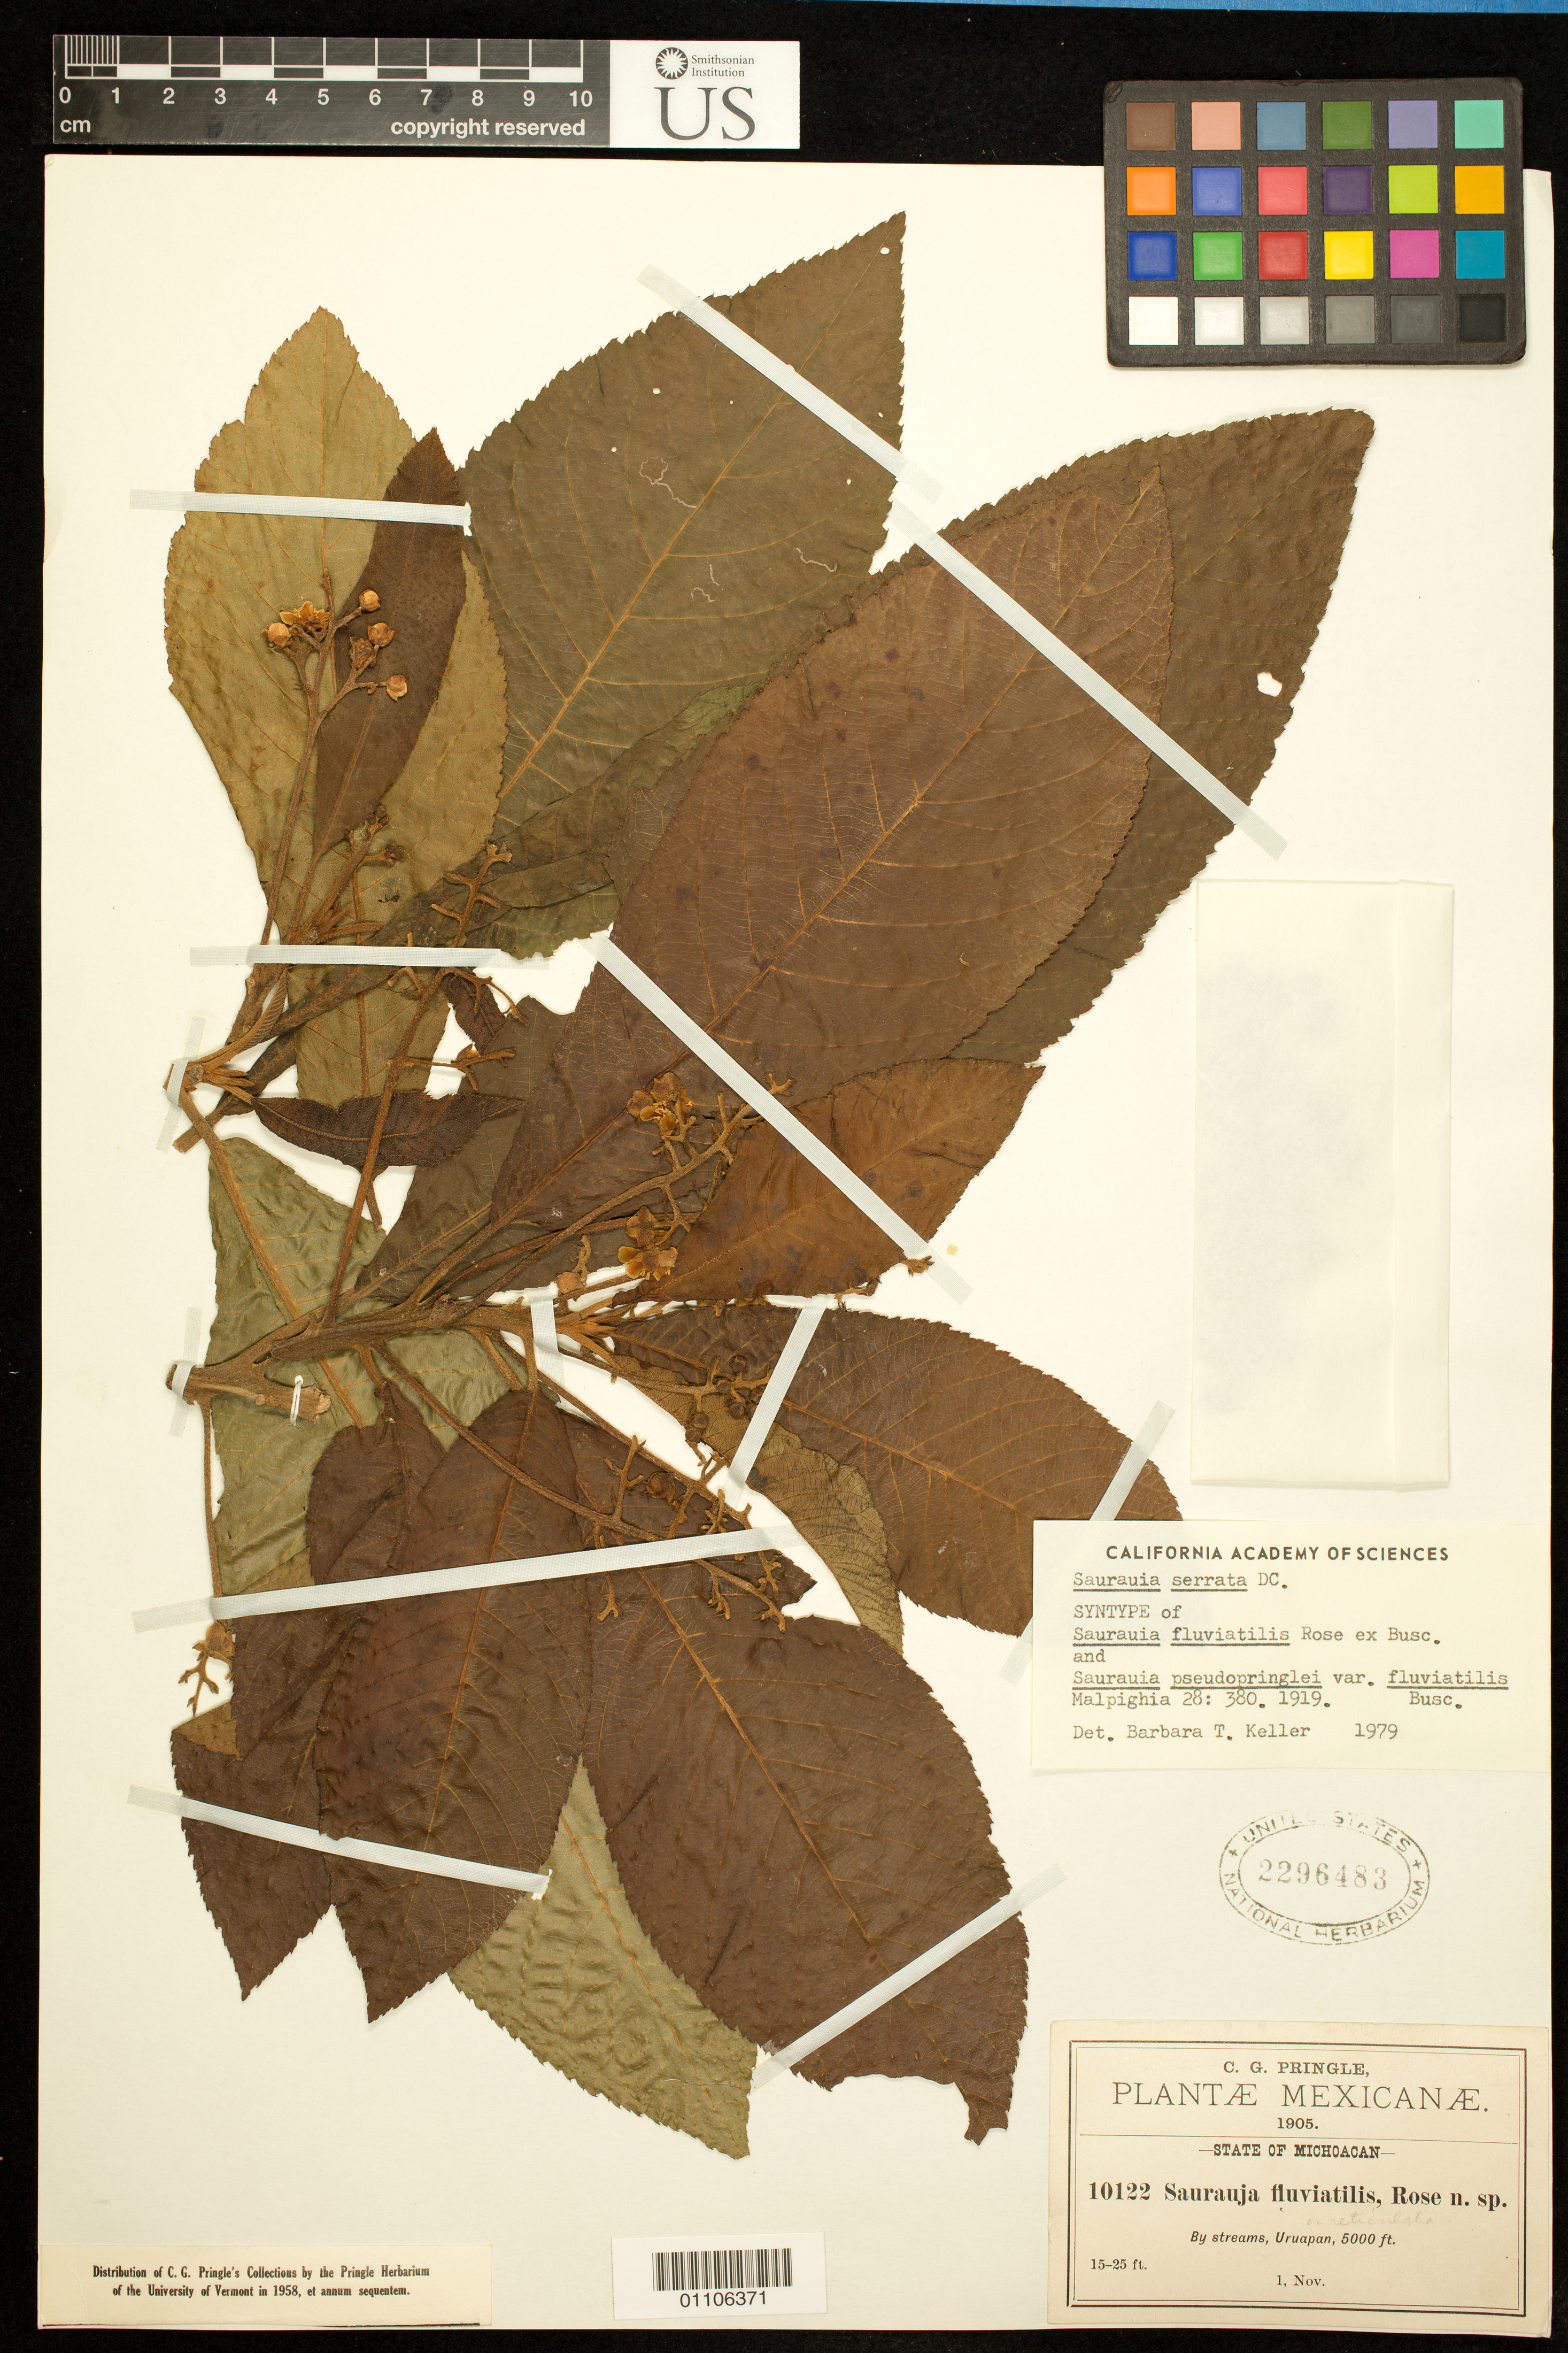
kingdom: Plantae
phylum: Tracheophyta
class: Magnoliopsida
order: Ericales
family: Actinidiaceae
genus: Saurauia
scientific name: Saurauia pseudopringlei var. fluviatilis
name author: Buscal.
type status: Isosyntype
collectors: C. G. Pringle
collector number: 10122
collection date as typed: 01 Nov 1905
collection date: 1905-11-01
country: Mexico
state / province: Michoacán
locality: By streams, Uruapan.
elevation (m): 1524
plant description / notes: Specimen is labeled as "Saurauia fluviatilis Rose"; this name was never published except as a nom. nud. in synonymy under S. pseudopringlei var. fluviatilis Buscal.; Protologue cites collection date as 15 Nov. 1905.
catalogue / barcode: US 2296483